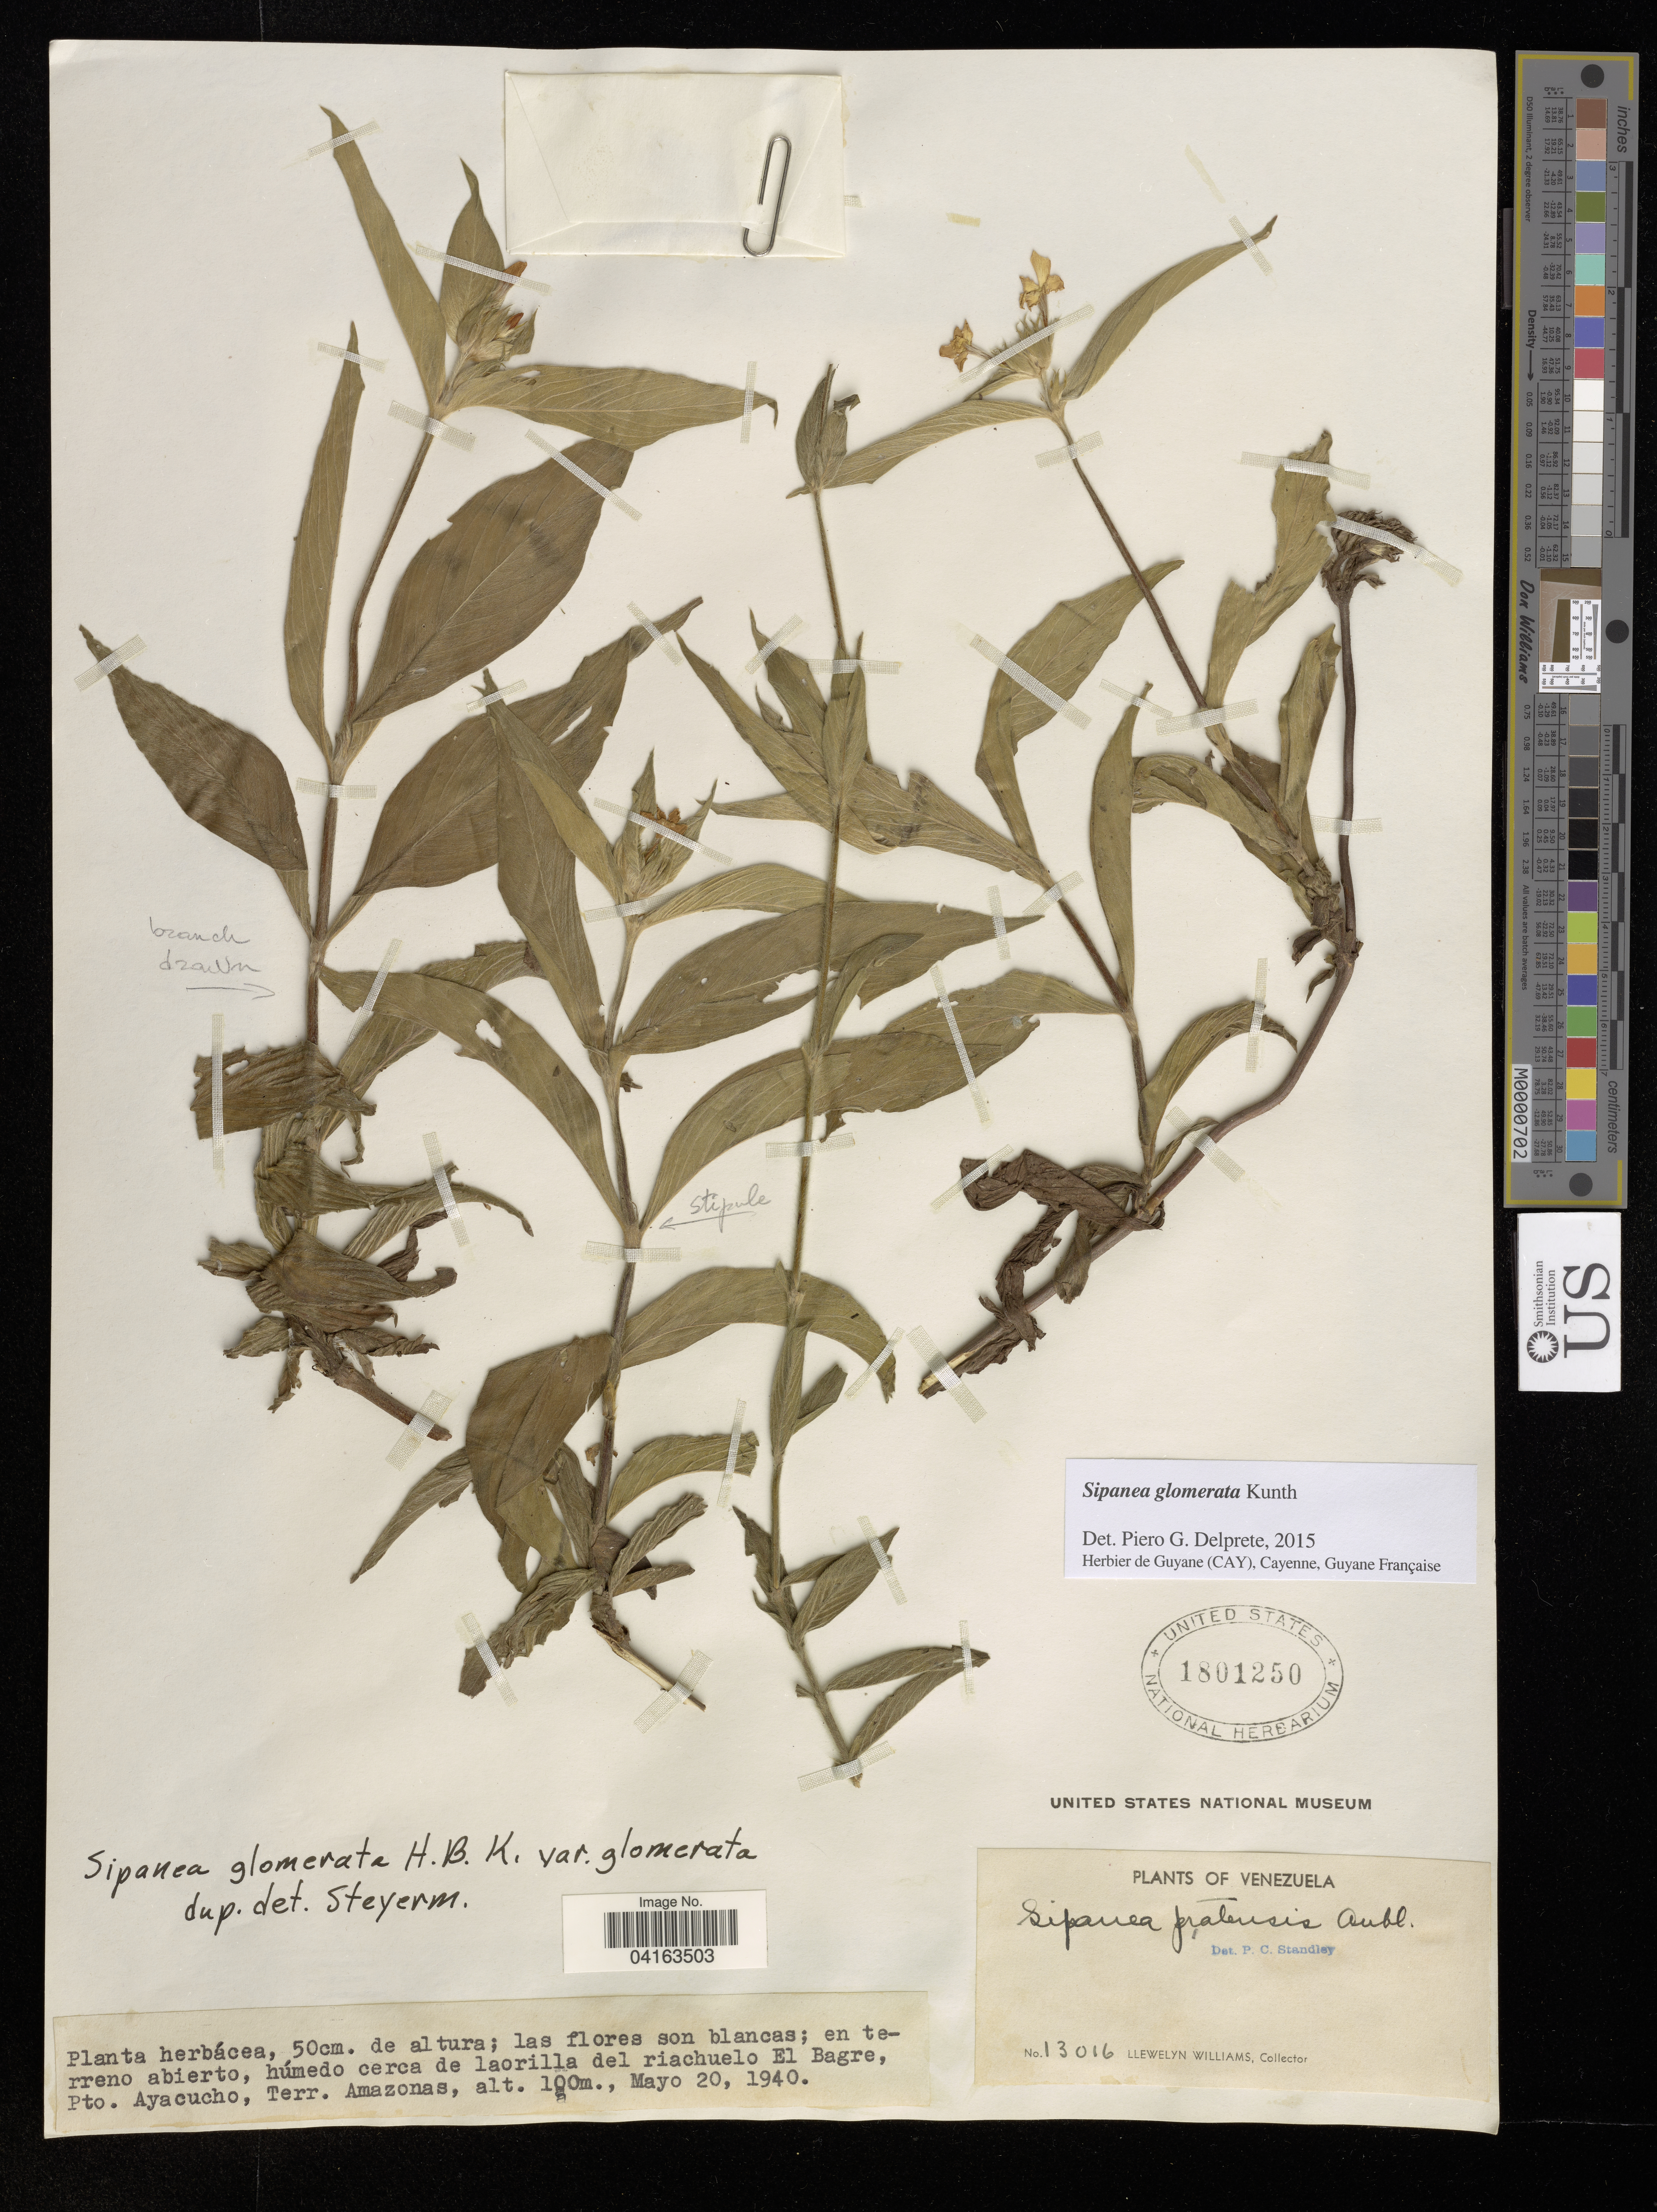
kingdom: Plantae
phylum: Tracheophyta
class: Magnoliopsida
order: Gentianales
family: Rubiaceae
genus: Sipanea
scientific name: Sipanea glomerata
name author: Kunth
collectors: Ll. Williams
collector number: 13016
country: Venezuela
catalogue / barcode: US 1801250